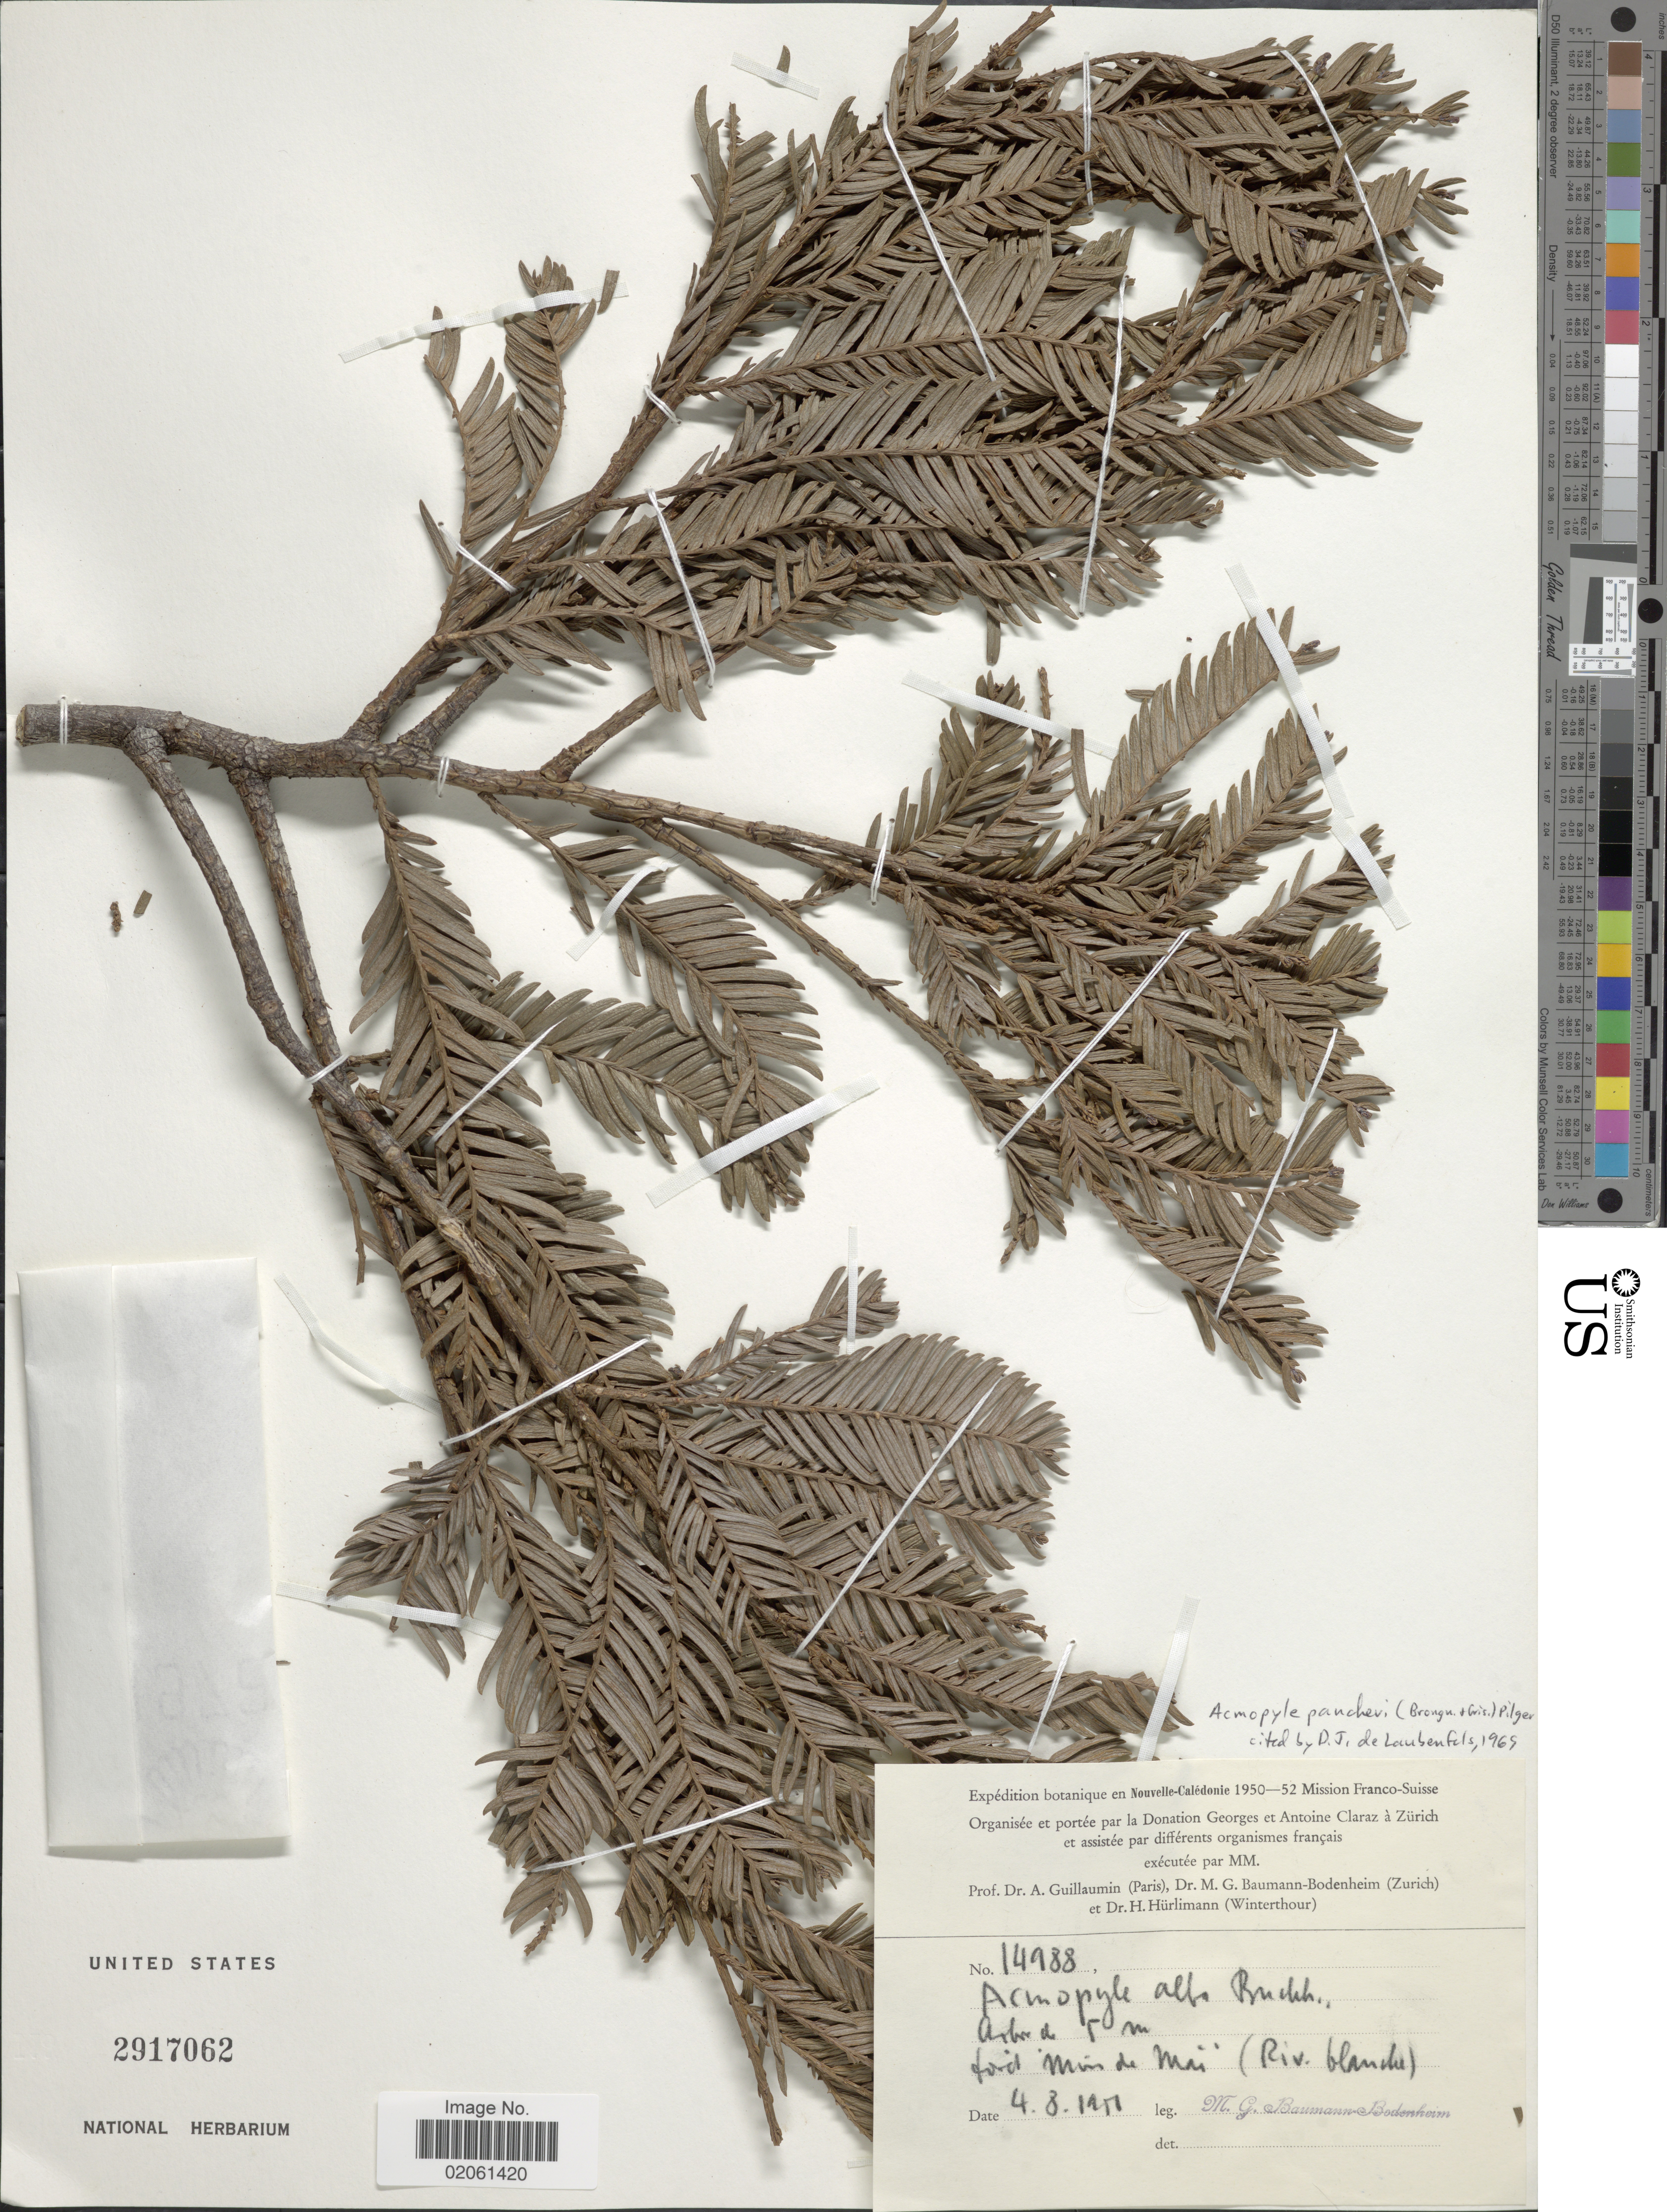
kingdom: Plantae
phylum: Tracheophyta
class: Pinopsida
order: Pinales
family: Podocarpaceae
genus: Acmopyle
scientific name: Acmopyle pancheri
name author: (Brongn. & Gris) Pilg.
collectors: M. G. Baumann-Bodenheim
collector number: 14988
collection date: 1951-08-04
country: New Caledonia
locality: Foret Mois de Mai (Riv. blanche)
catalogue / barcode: US 2917062